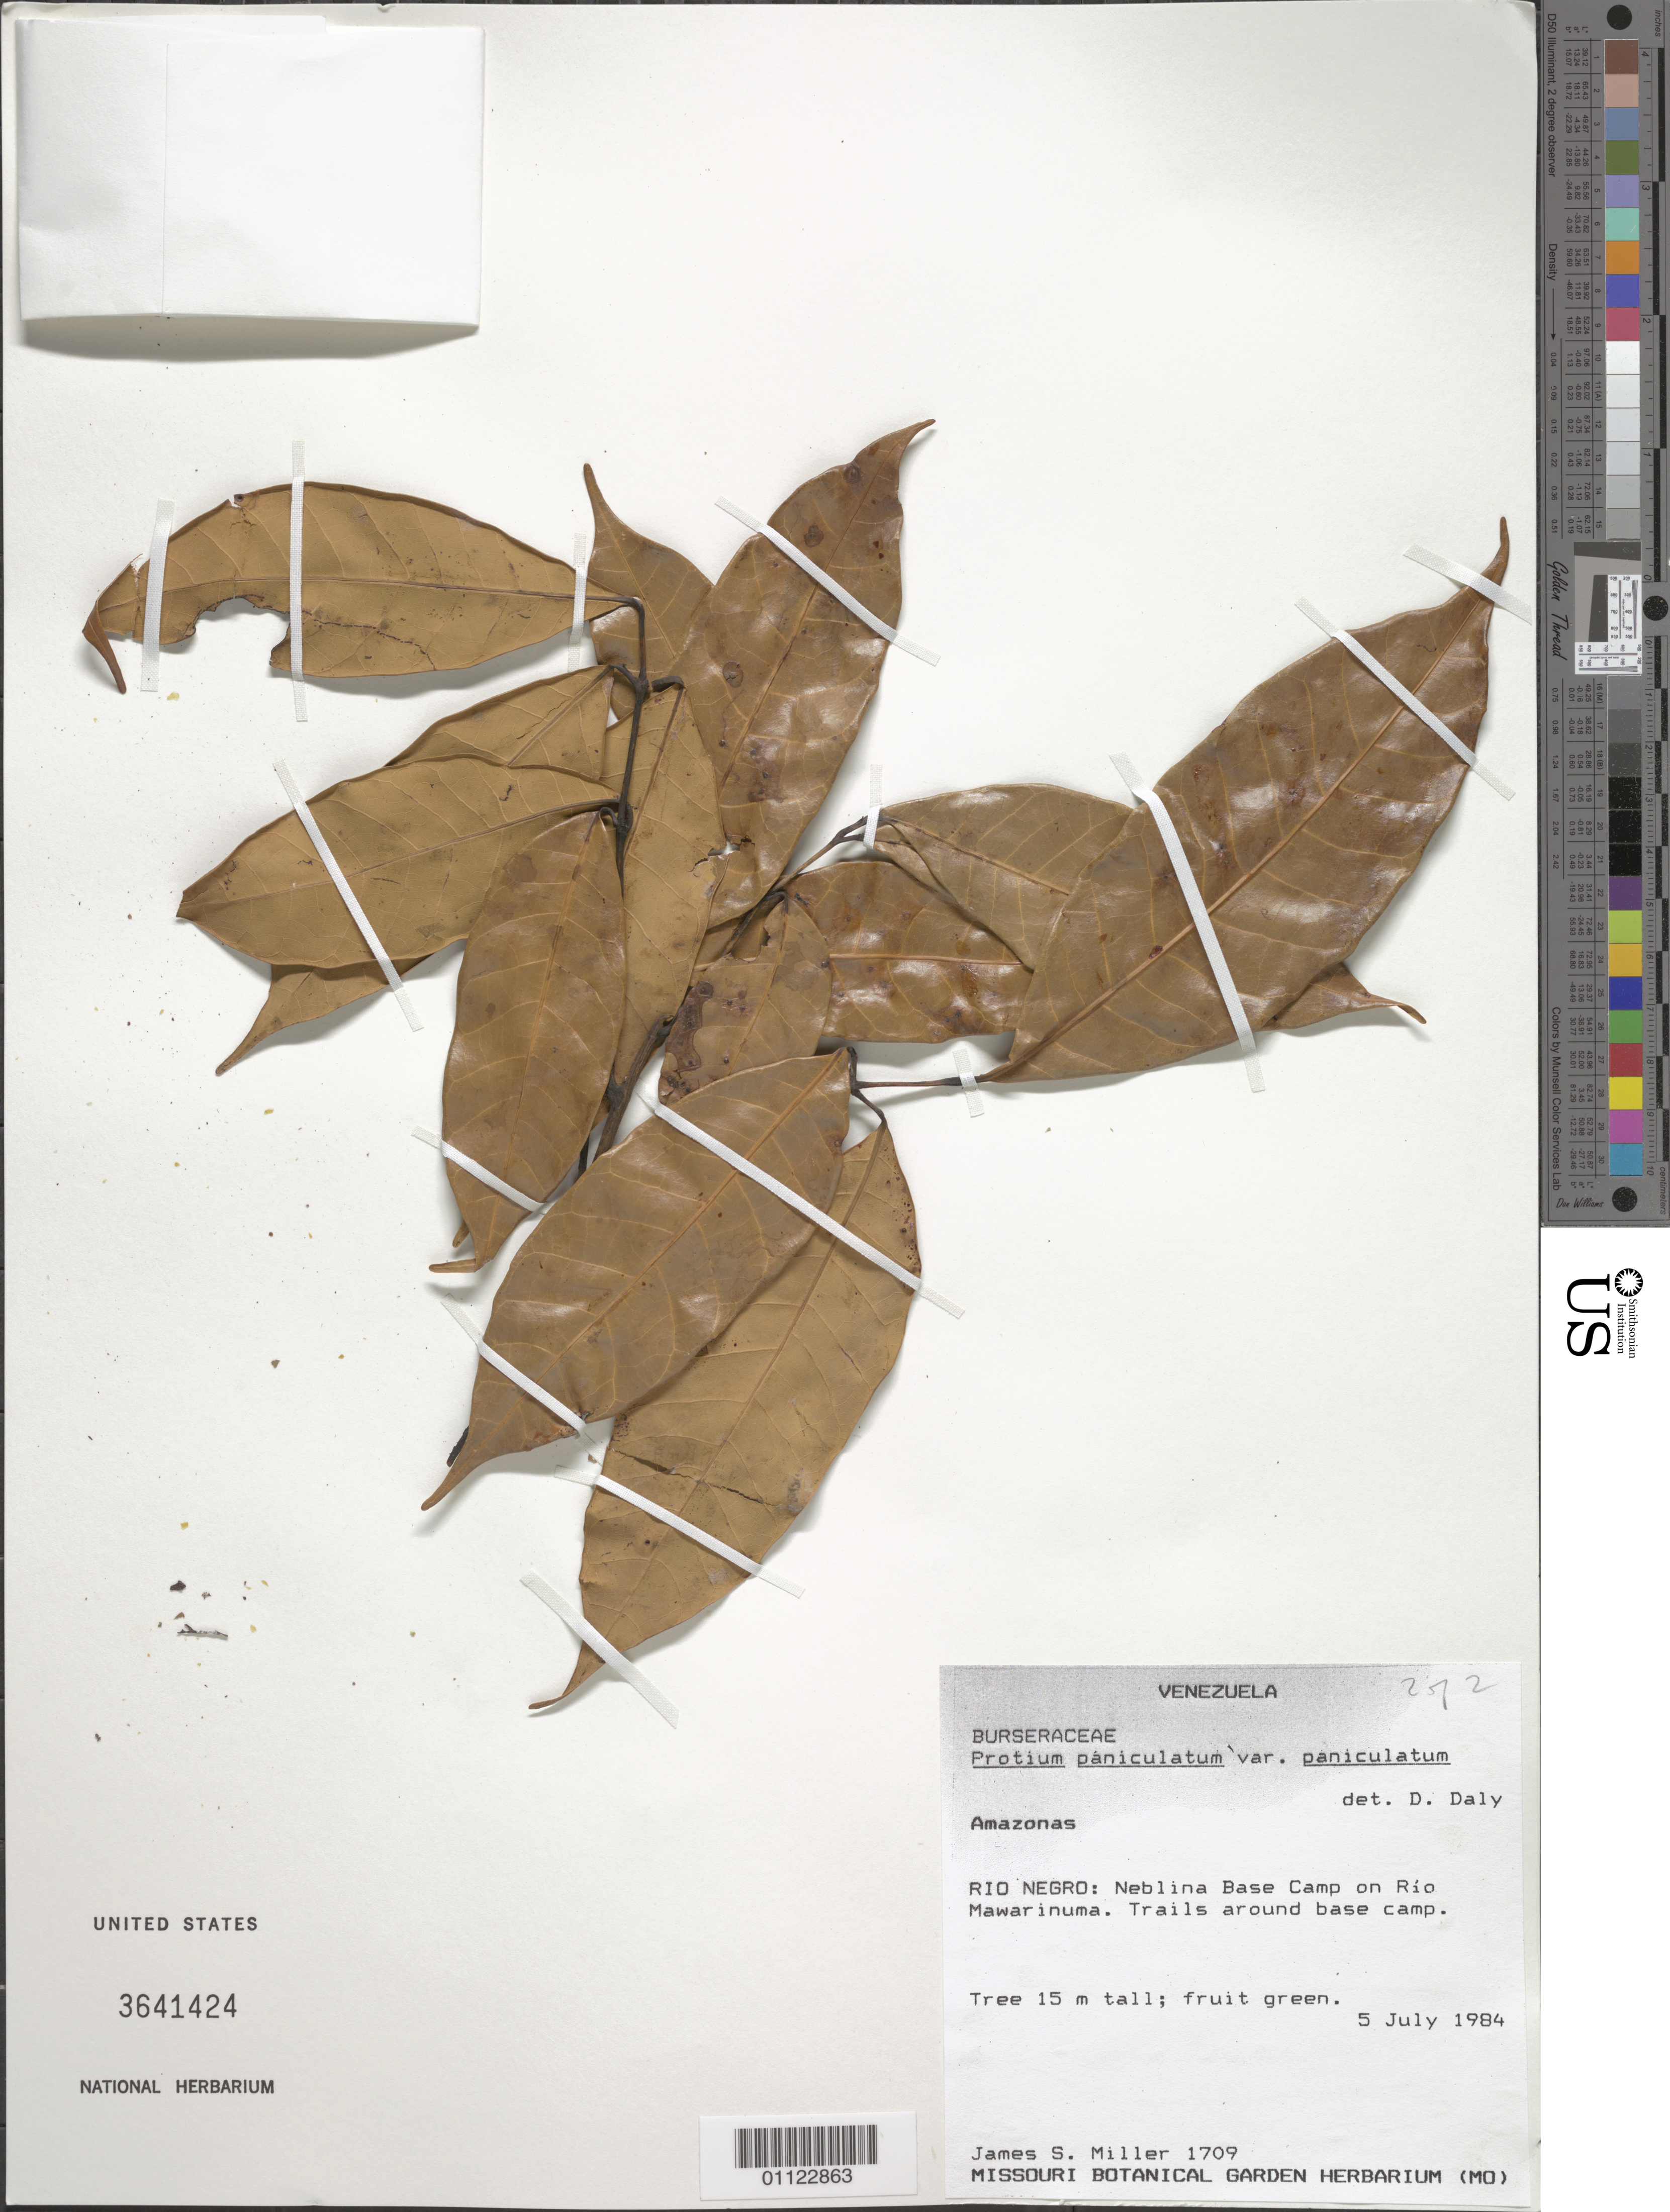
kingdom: Plantae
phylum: Tracheophyta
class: Magnoliopsida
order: Sapindales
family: Burseraceae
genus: Protium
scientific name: Protium paniculatum var. paniculatum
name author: Engl.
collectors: J. S. Miller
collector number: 1709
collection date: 1984-07-05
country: Venezuela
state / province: Amazonas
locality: Rio Negro: Neblina Base Camp on Río Mawarinuma. Trails around base camp.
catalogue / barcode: US 3641424